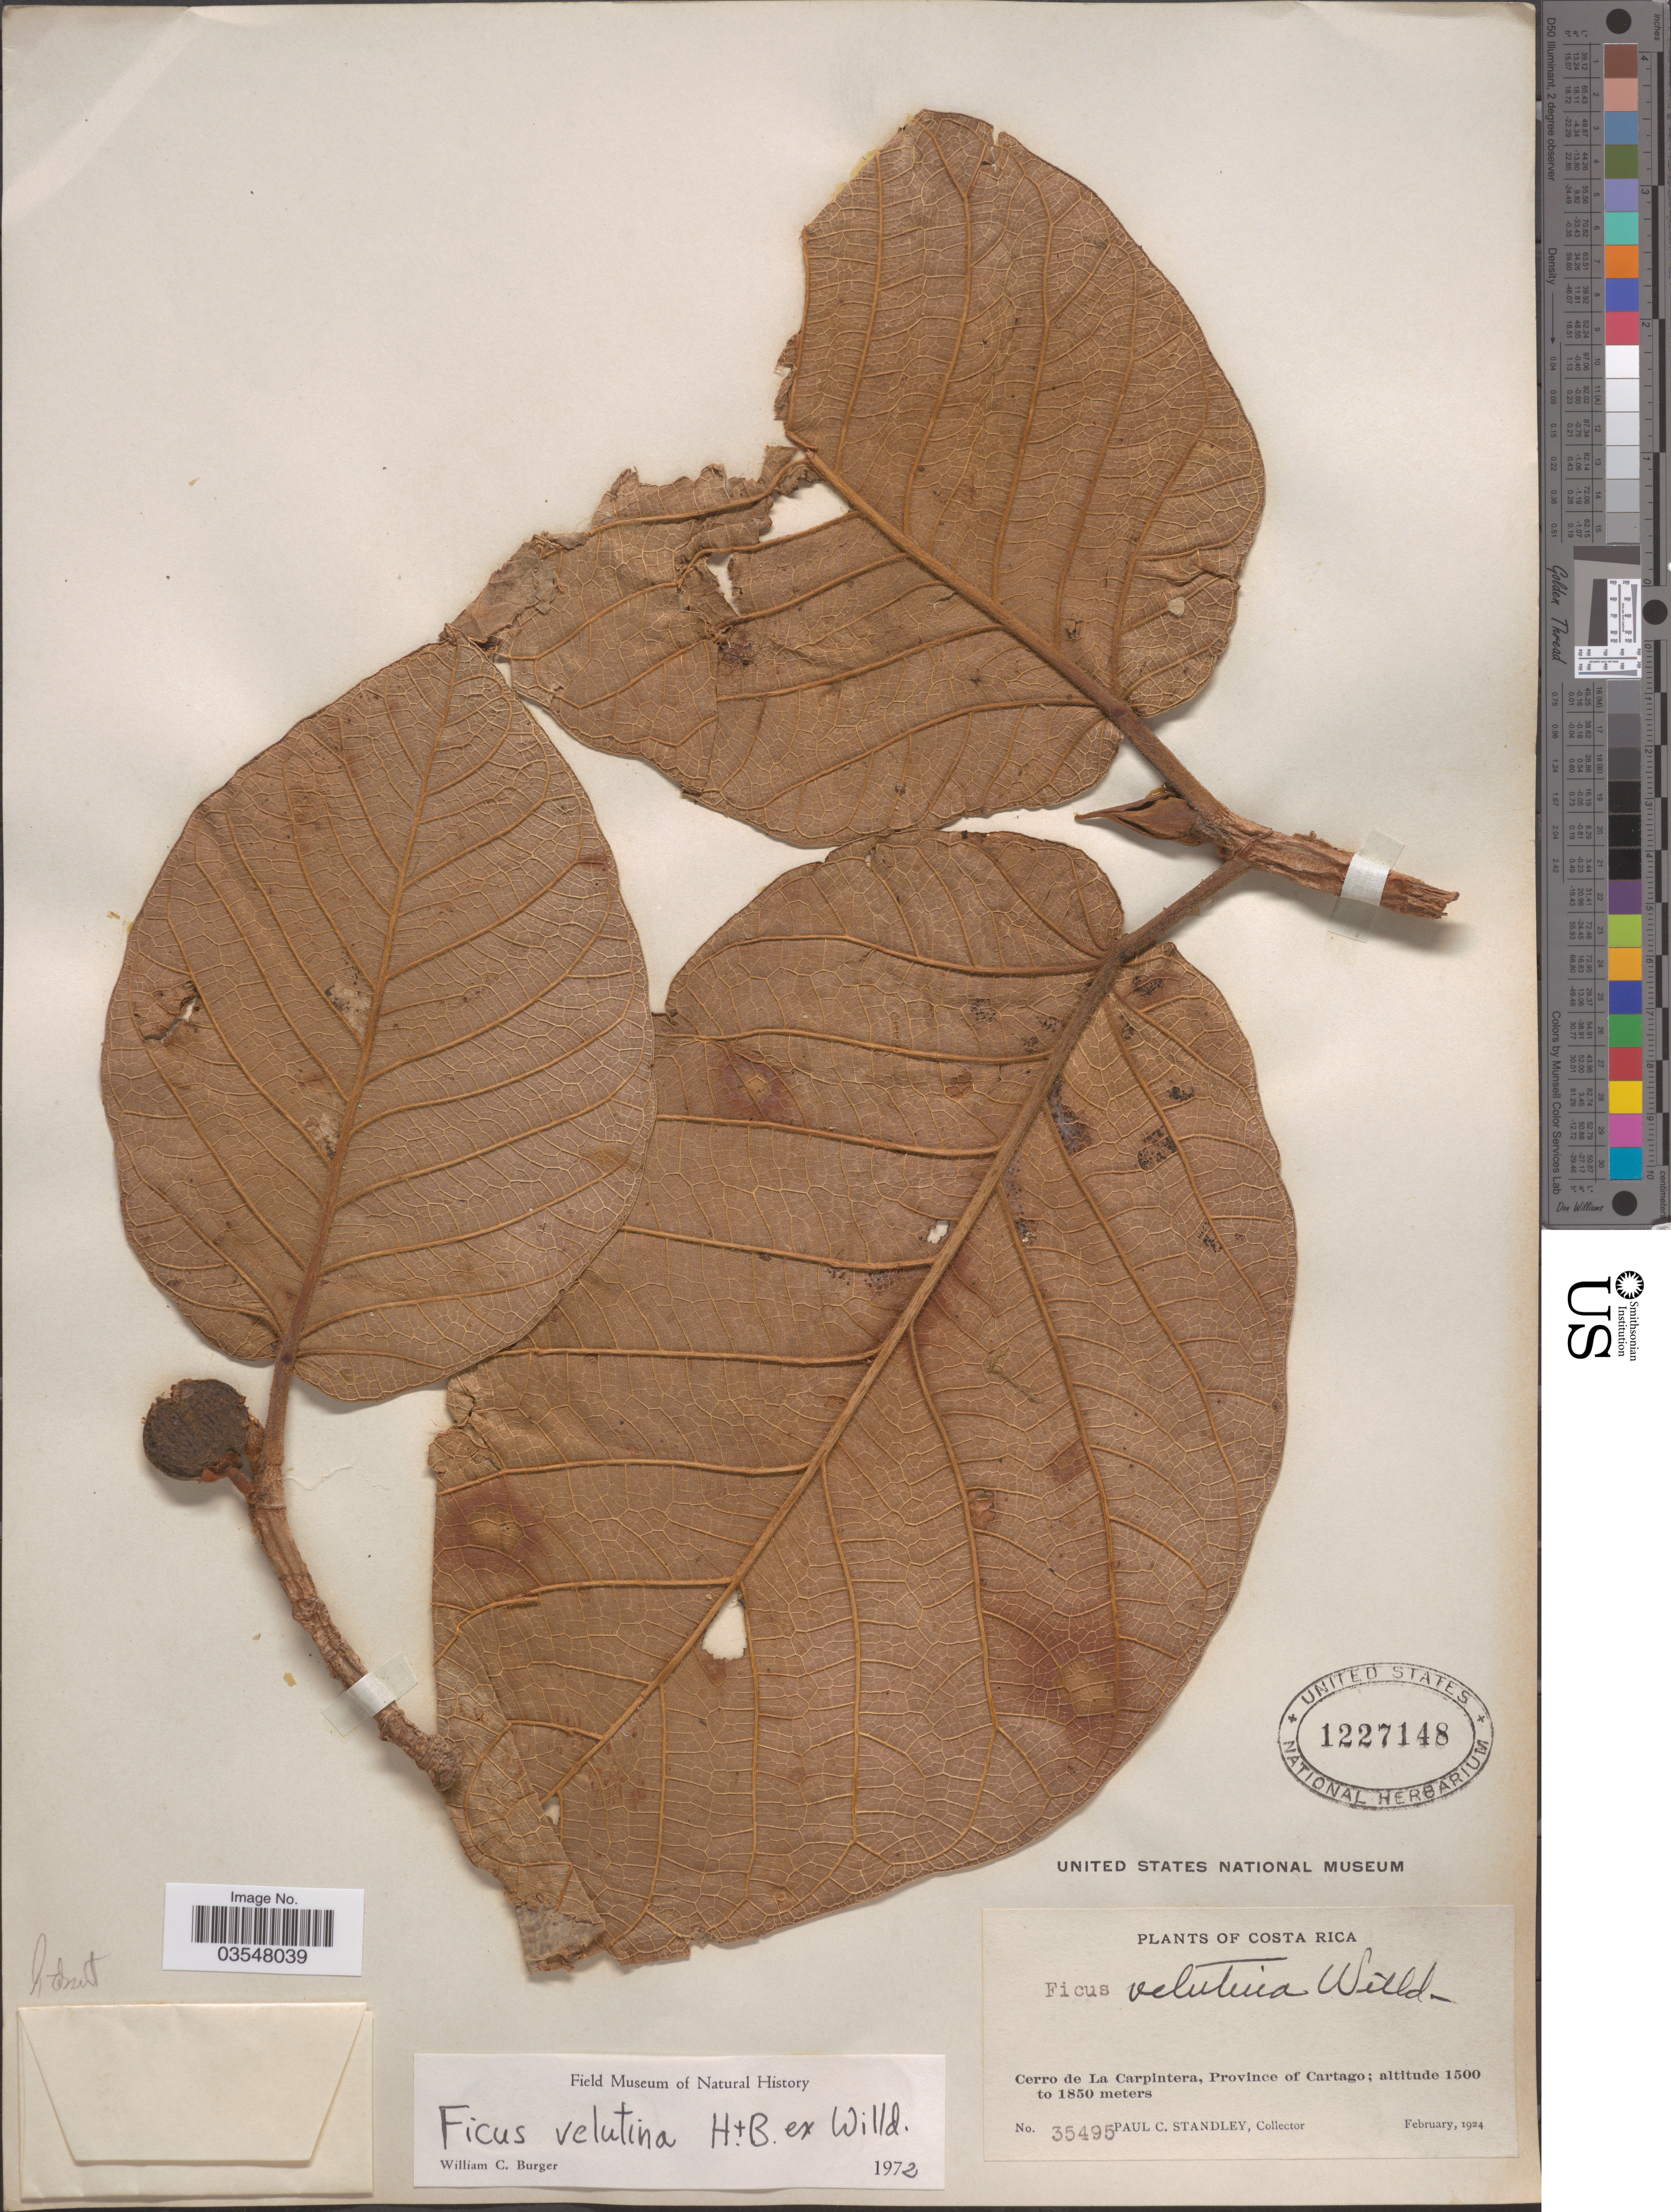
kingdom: Plantae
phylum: Tracheophyta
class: Magnoliopsida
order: Rosales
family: Moraceae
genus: Ficus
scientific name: Ficus velutina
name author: Humb. & Bonpl. ex Willd.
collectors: P. C. Standley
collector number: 35495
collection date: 1924-02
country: Costa Rica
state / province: Cartago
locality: Cerro de La Carpintera.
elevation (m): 1500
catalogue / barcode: US 1227148